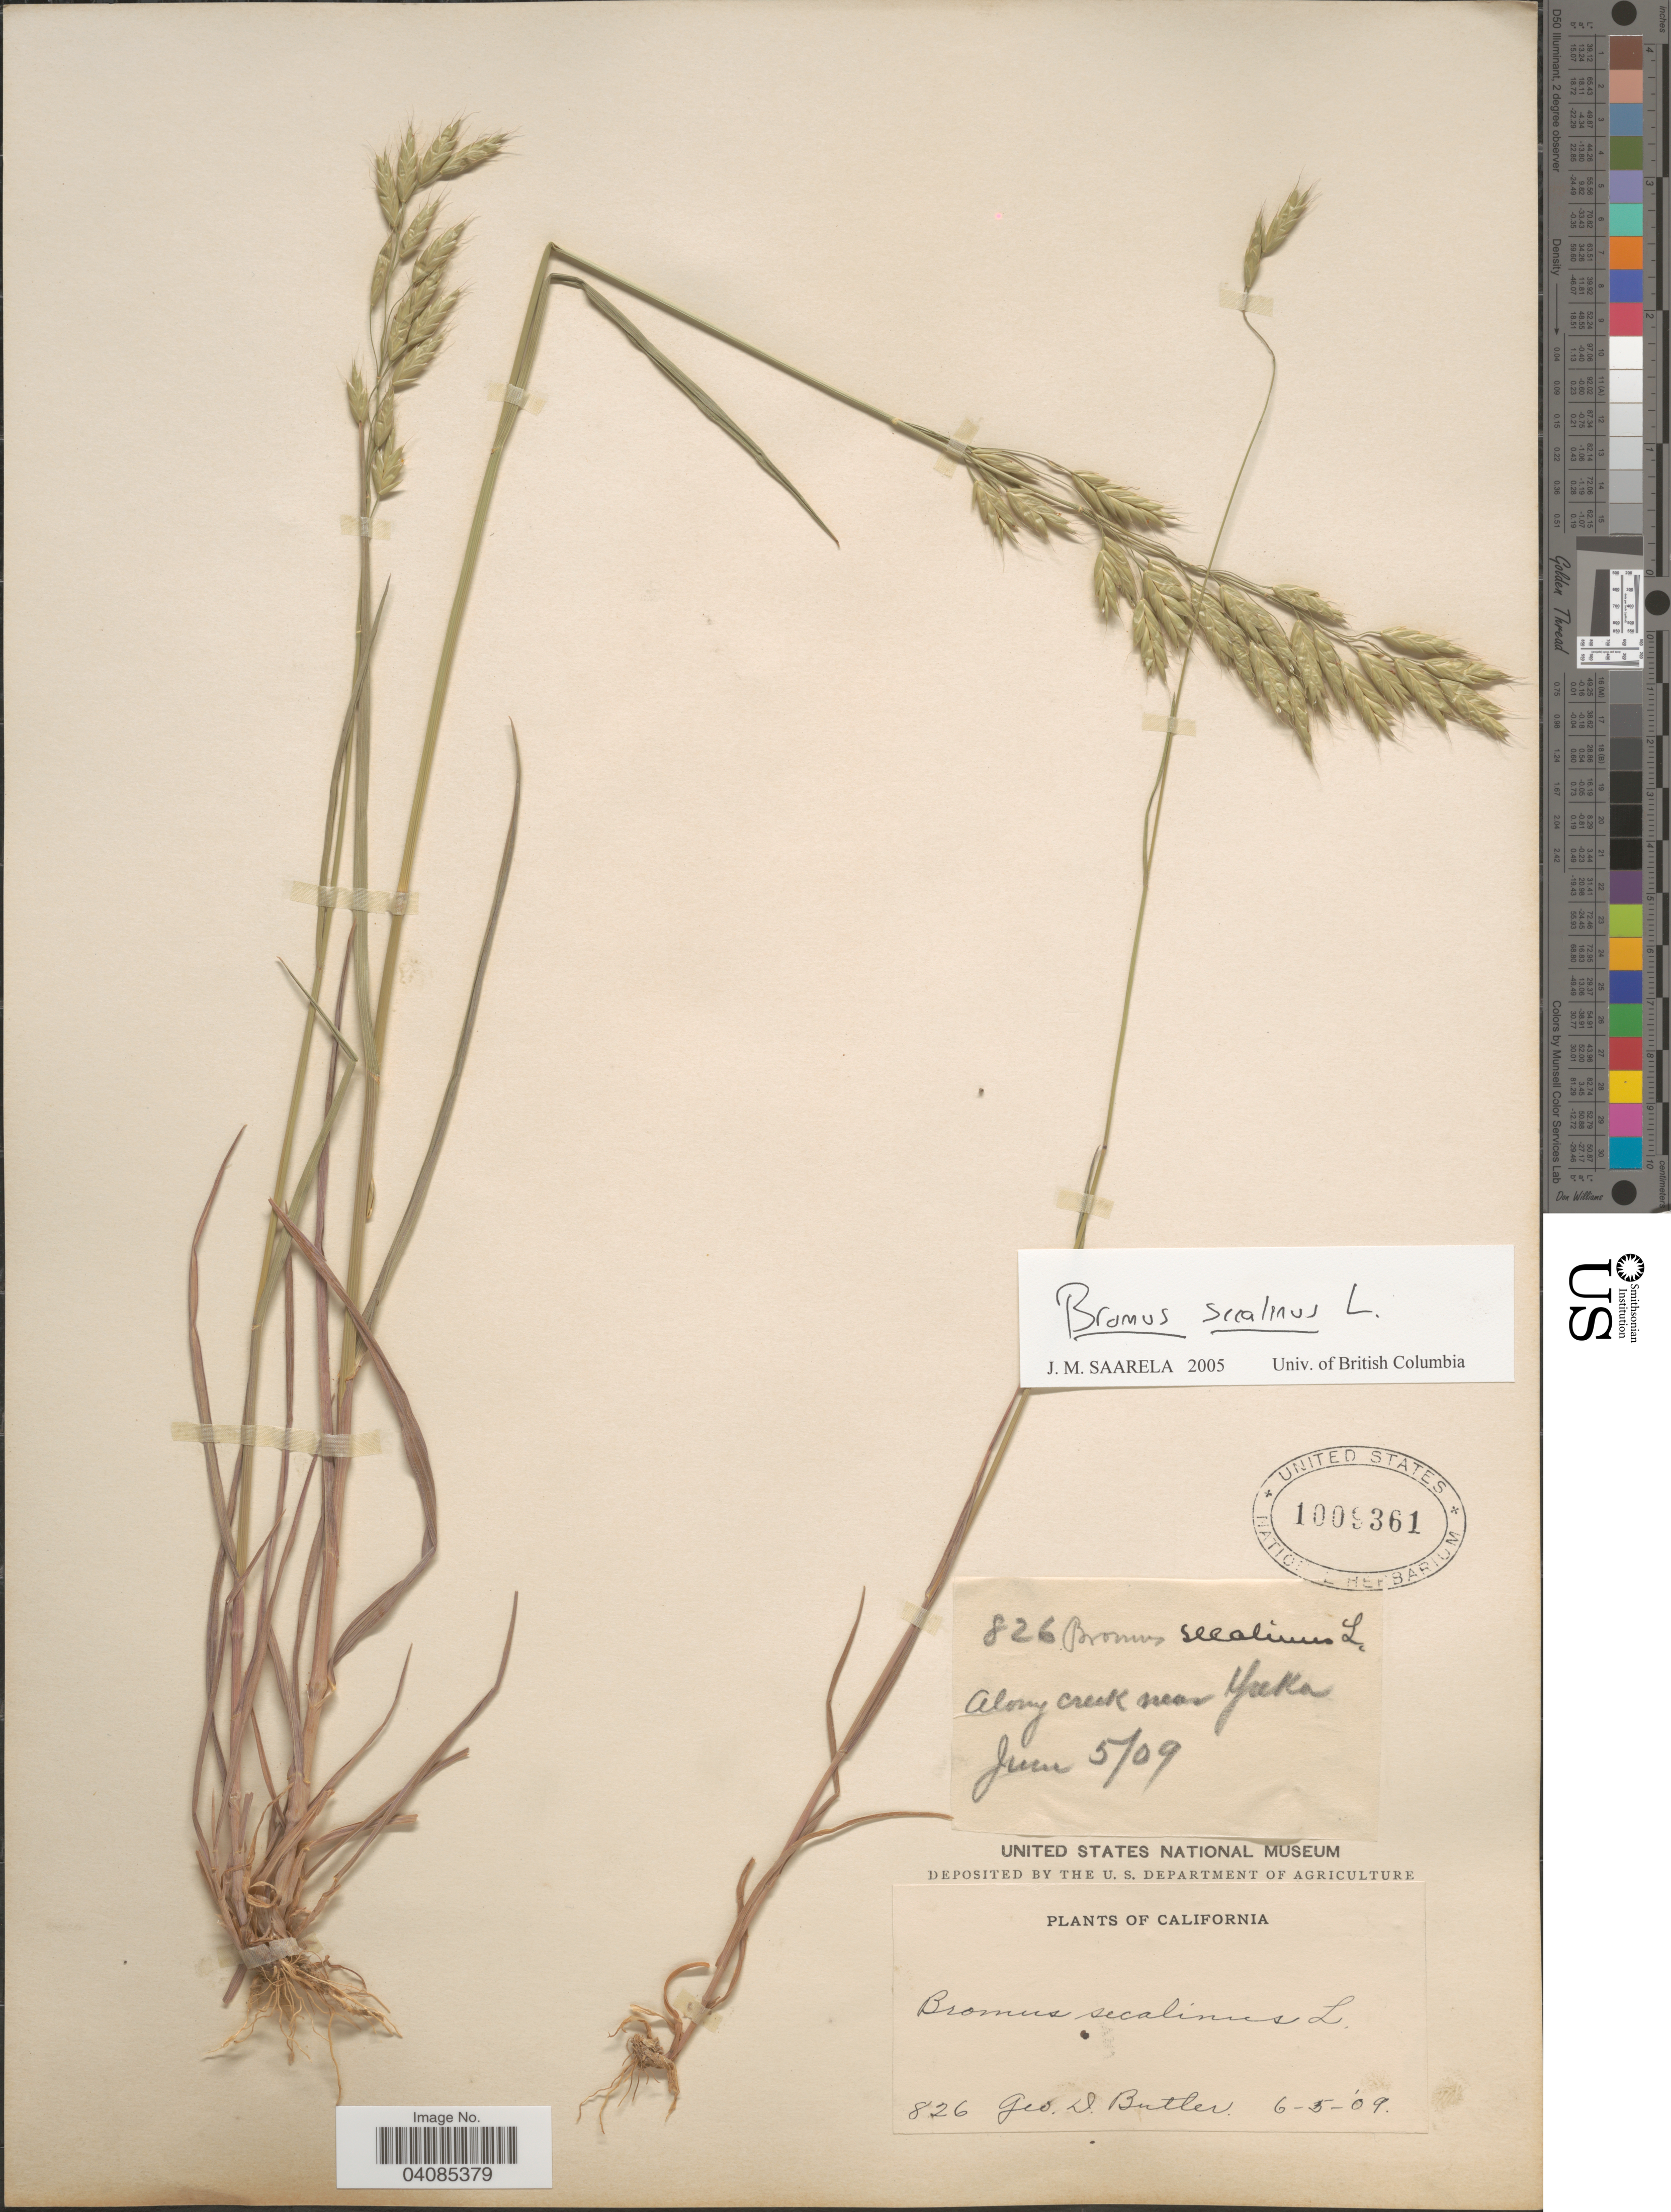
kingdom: Plantae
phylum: Tracheophyta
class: Liliopsida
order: Poales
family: Poaceae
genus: Bromus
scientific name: Bromus secalinus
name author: L.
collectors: G. D. Butler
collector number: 826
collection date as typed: Transcribed d/m/y: 5/6/9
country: United States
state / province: California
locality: Along creek near Yreka.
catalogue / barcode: US 1009361